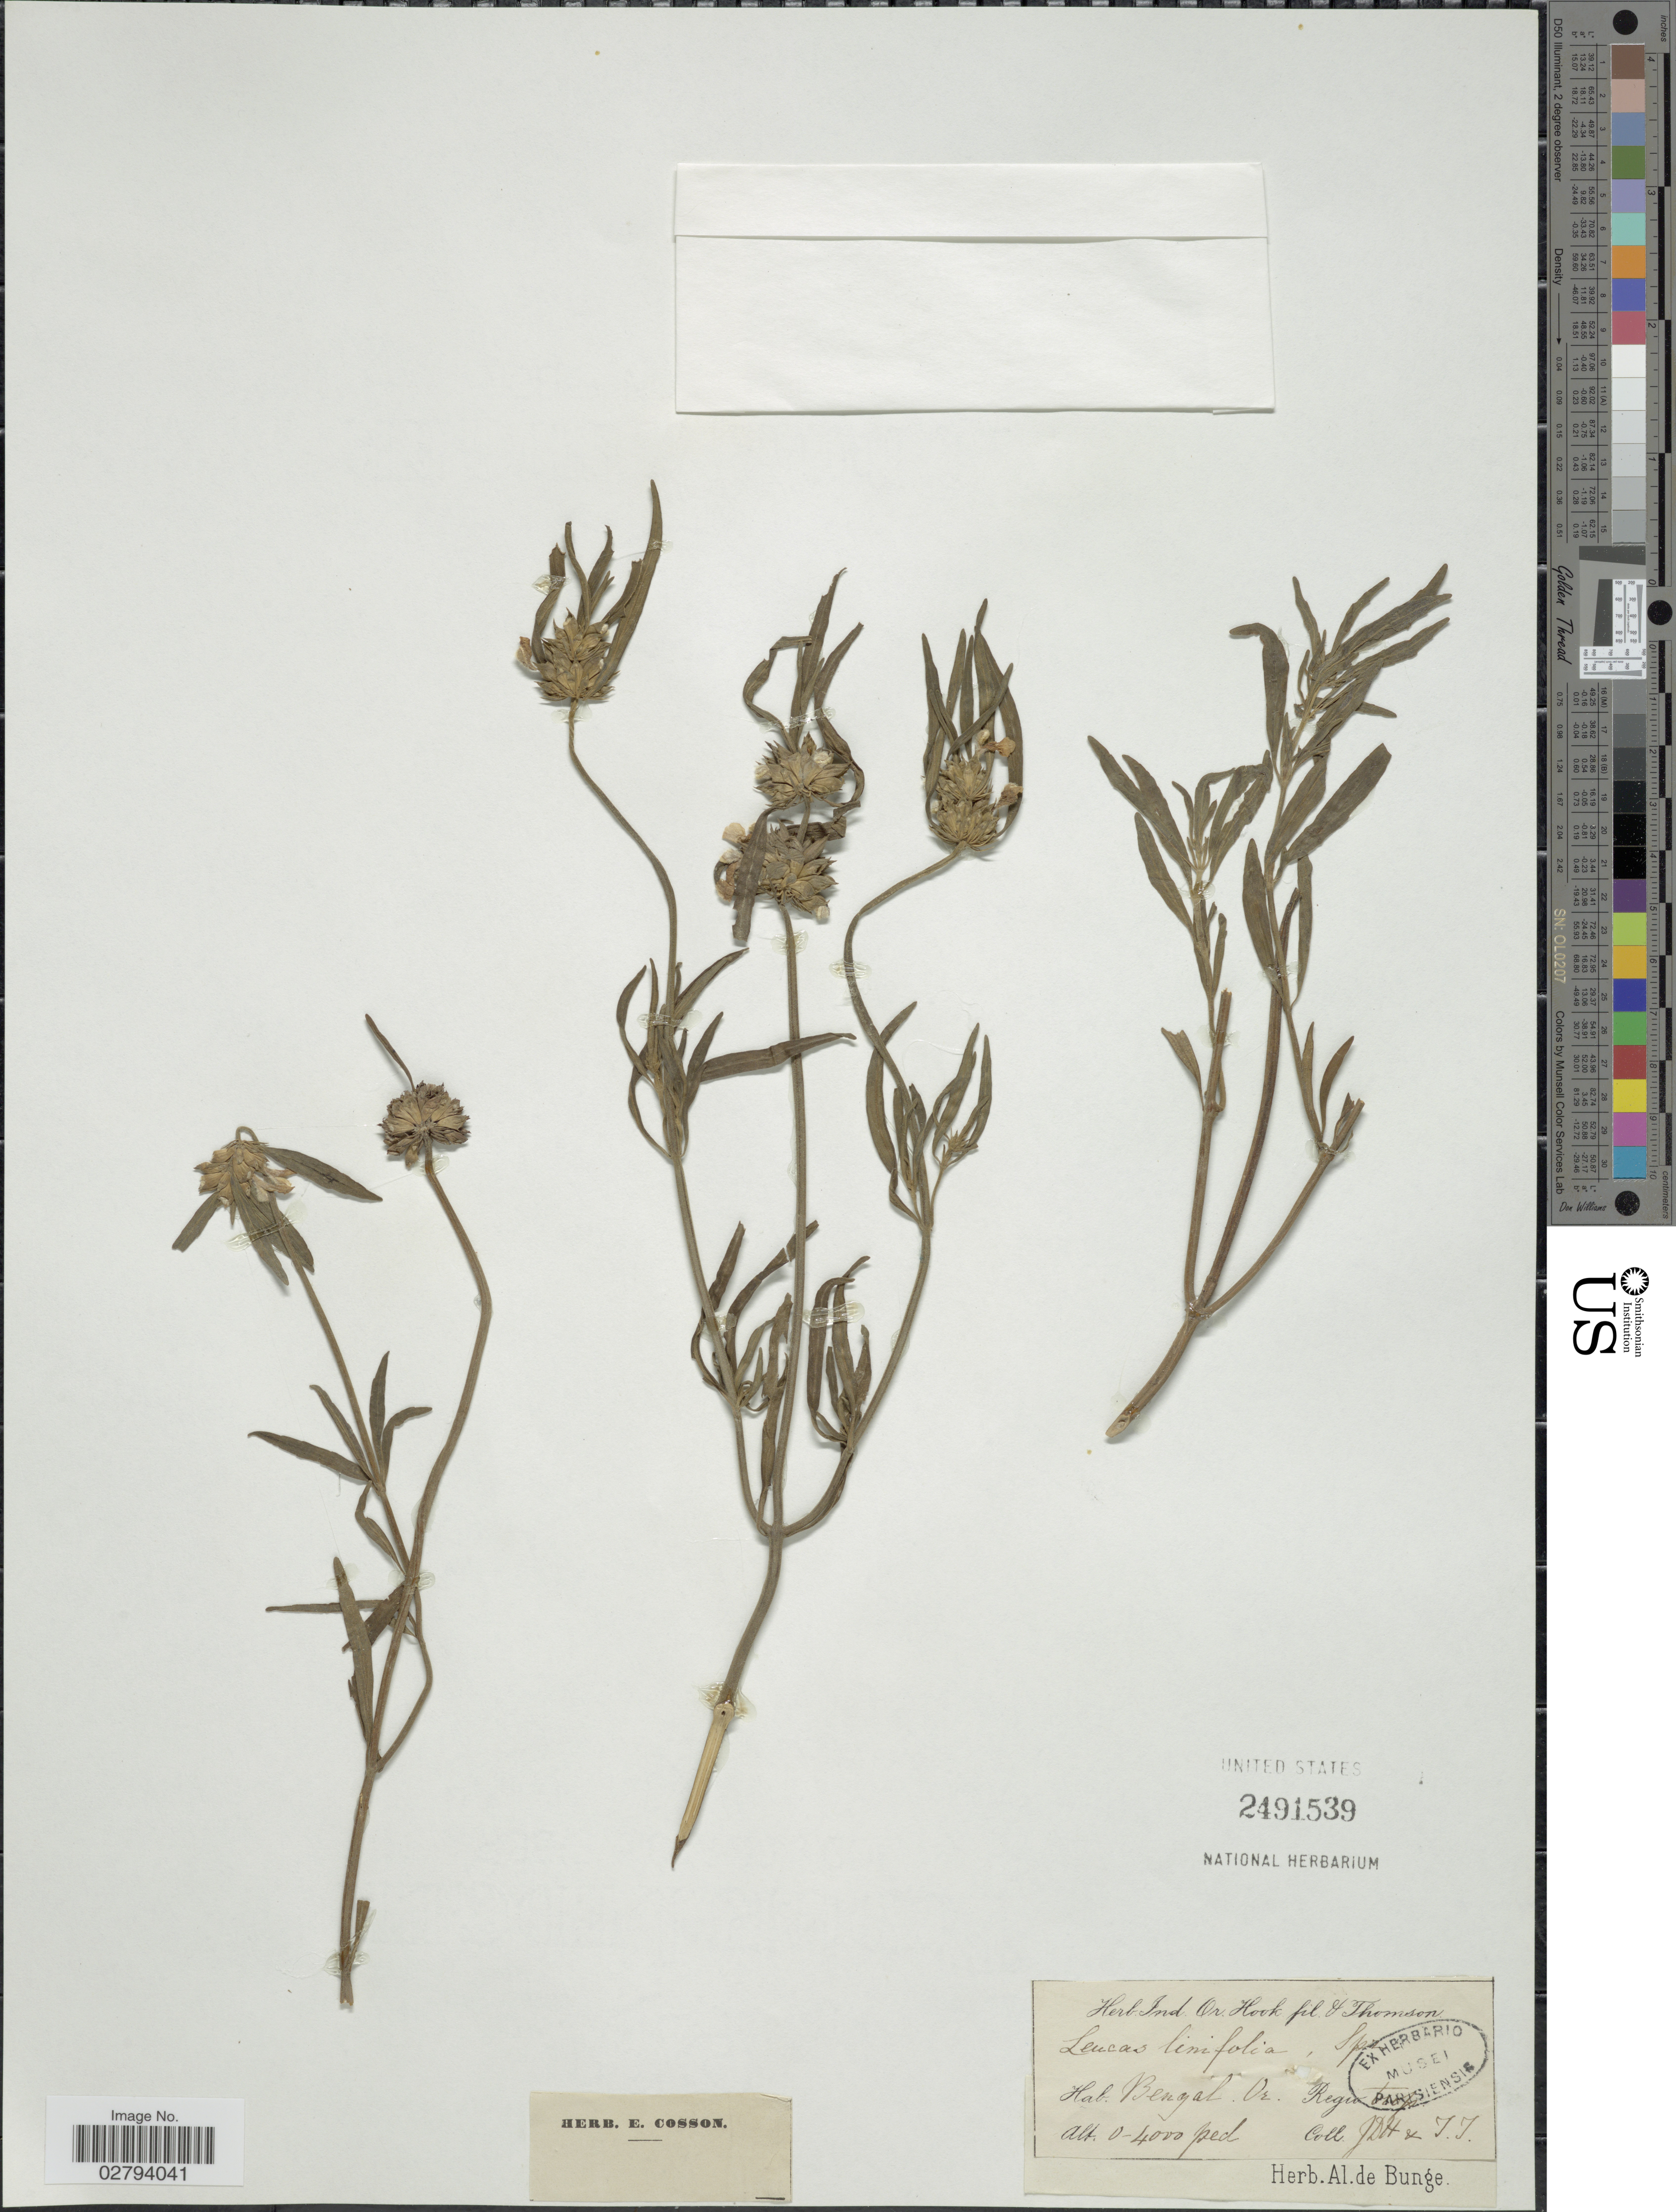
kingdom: Plantae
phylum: Tracheophyta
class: Magnoliopsida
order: Lamiales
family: Lamiaceae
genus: Leucas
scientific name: Leucas linifolia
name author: (A. Roth) Spreng.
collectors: J. D. Hooker & T. Thomson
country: India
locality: Bengal. Or. Regio trop.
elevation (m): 0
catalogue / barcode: US 2491539